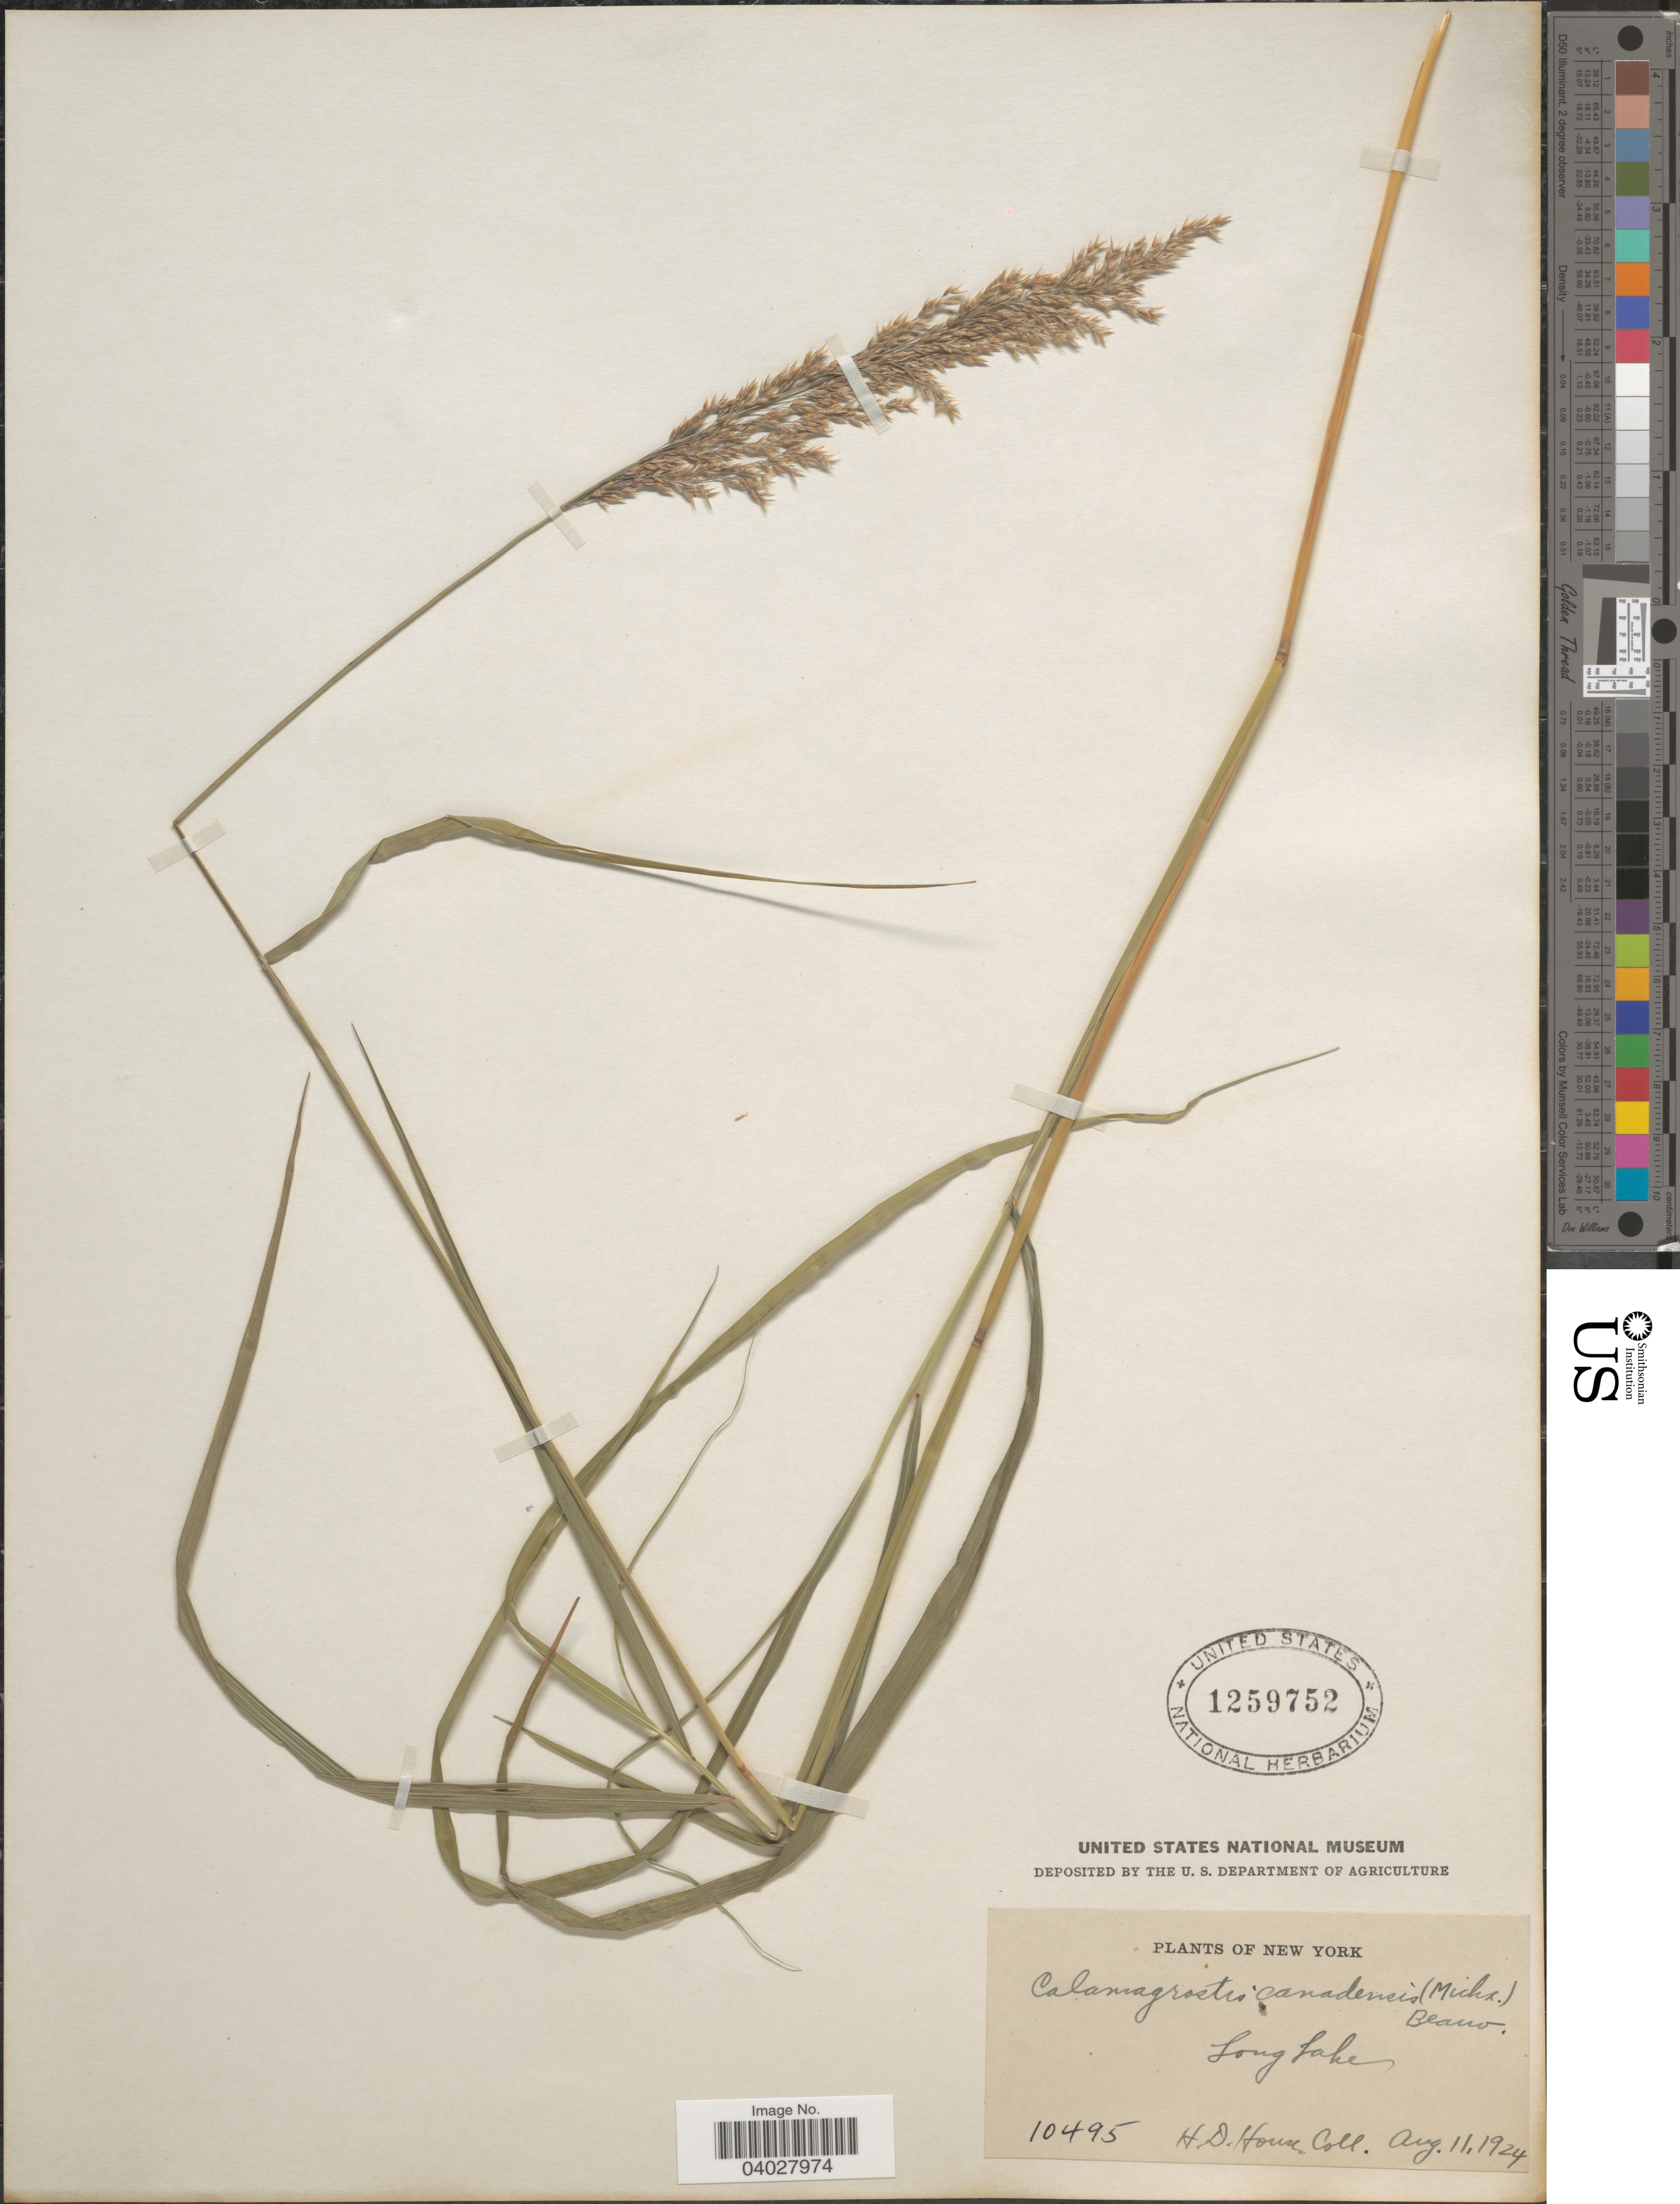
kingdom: Plantae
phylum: Tracheophyta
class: Liliopsida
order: Poales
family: Poaceae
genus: Calamagrostis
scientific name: Calamagrostis canadensis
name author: (Michx.) P. Beauv.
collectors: H. D. House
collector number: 10495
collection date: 1924-08-11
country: United States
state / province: New York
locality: Long Lake.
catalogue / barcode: US 1259752